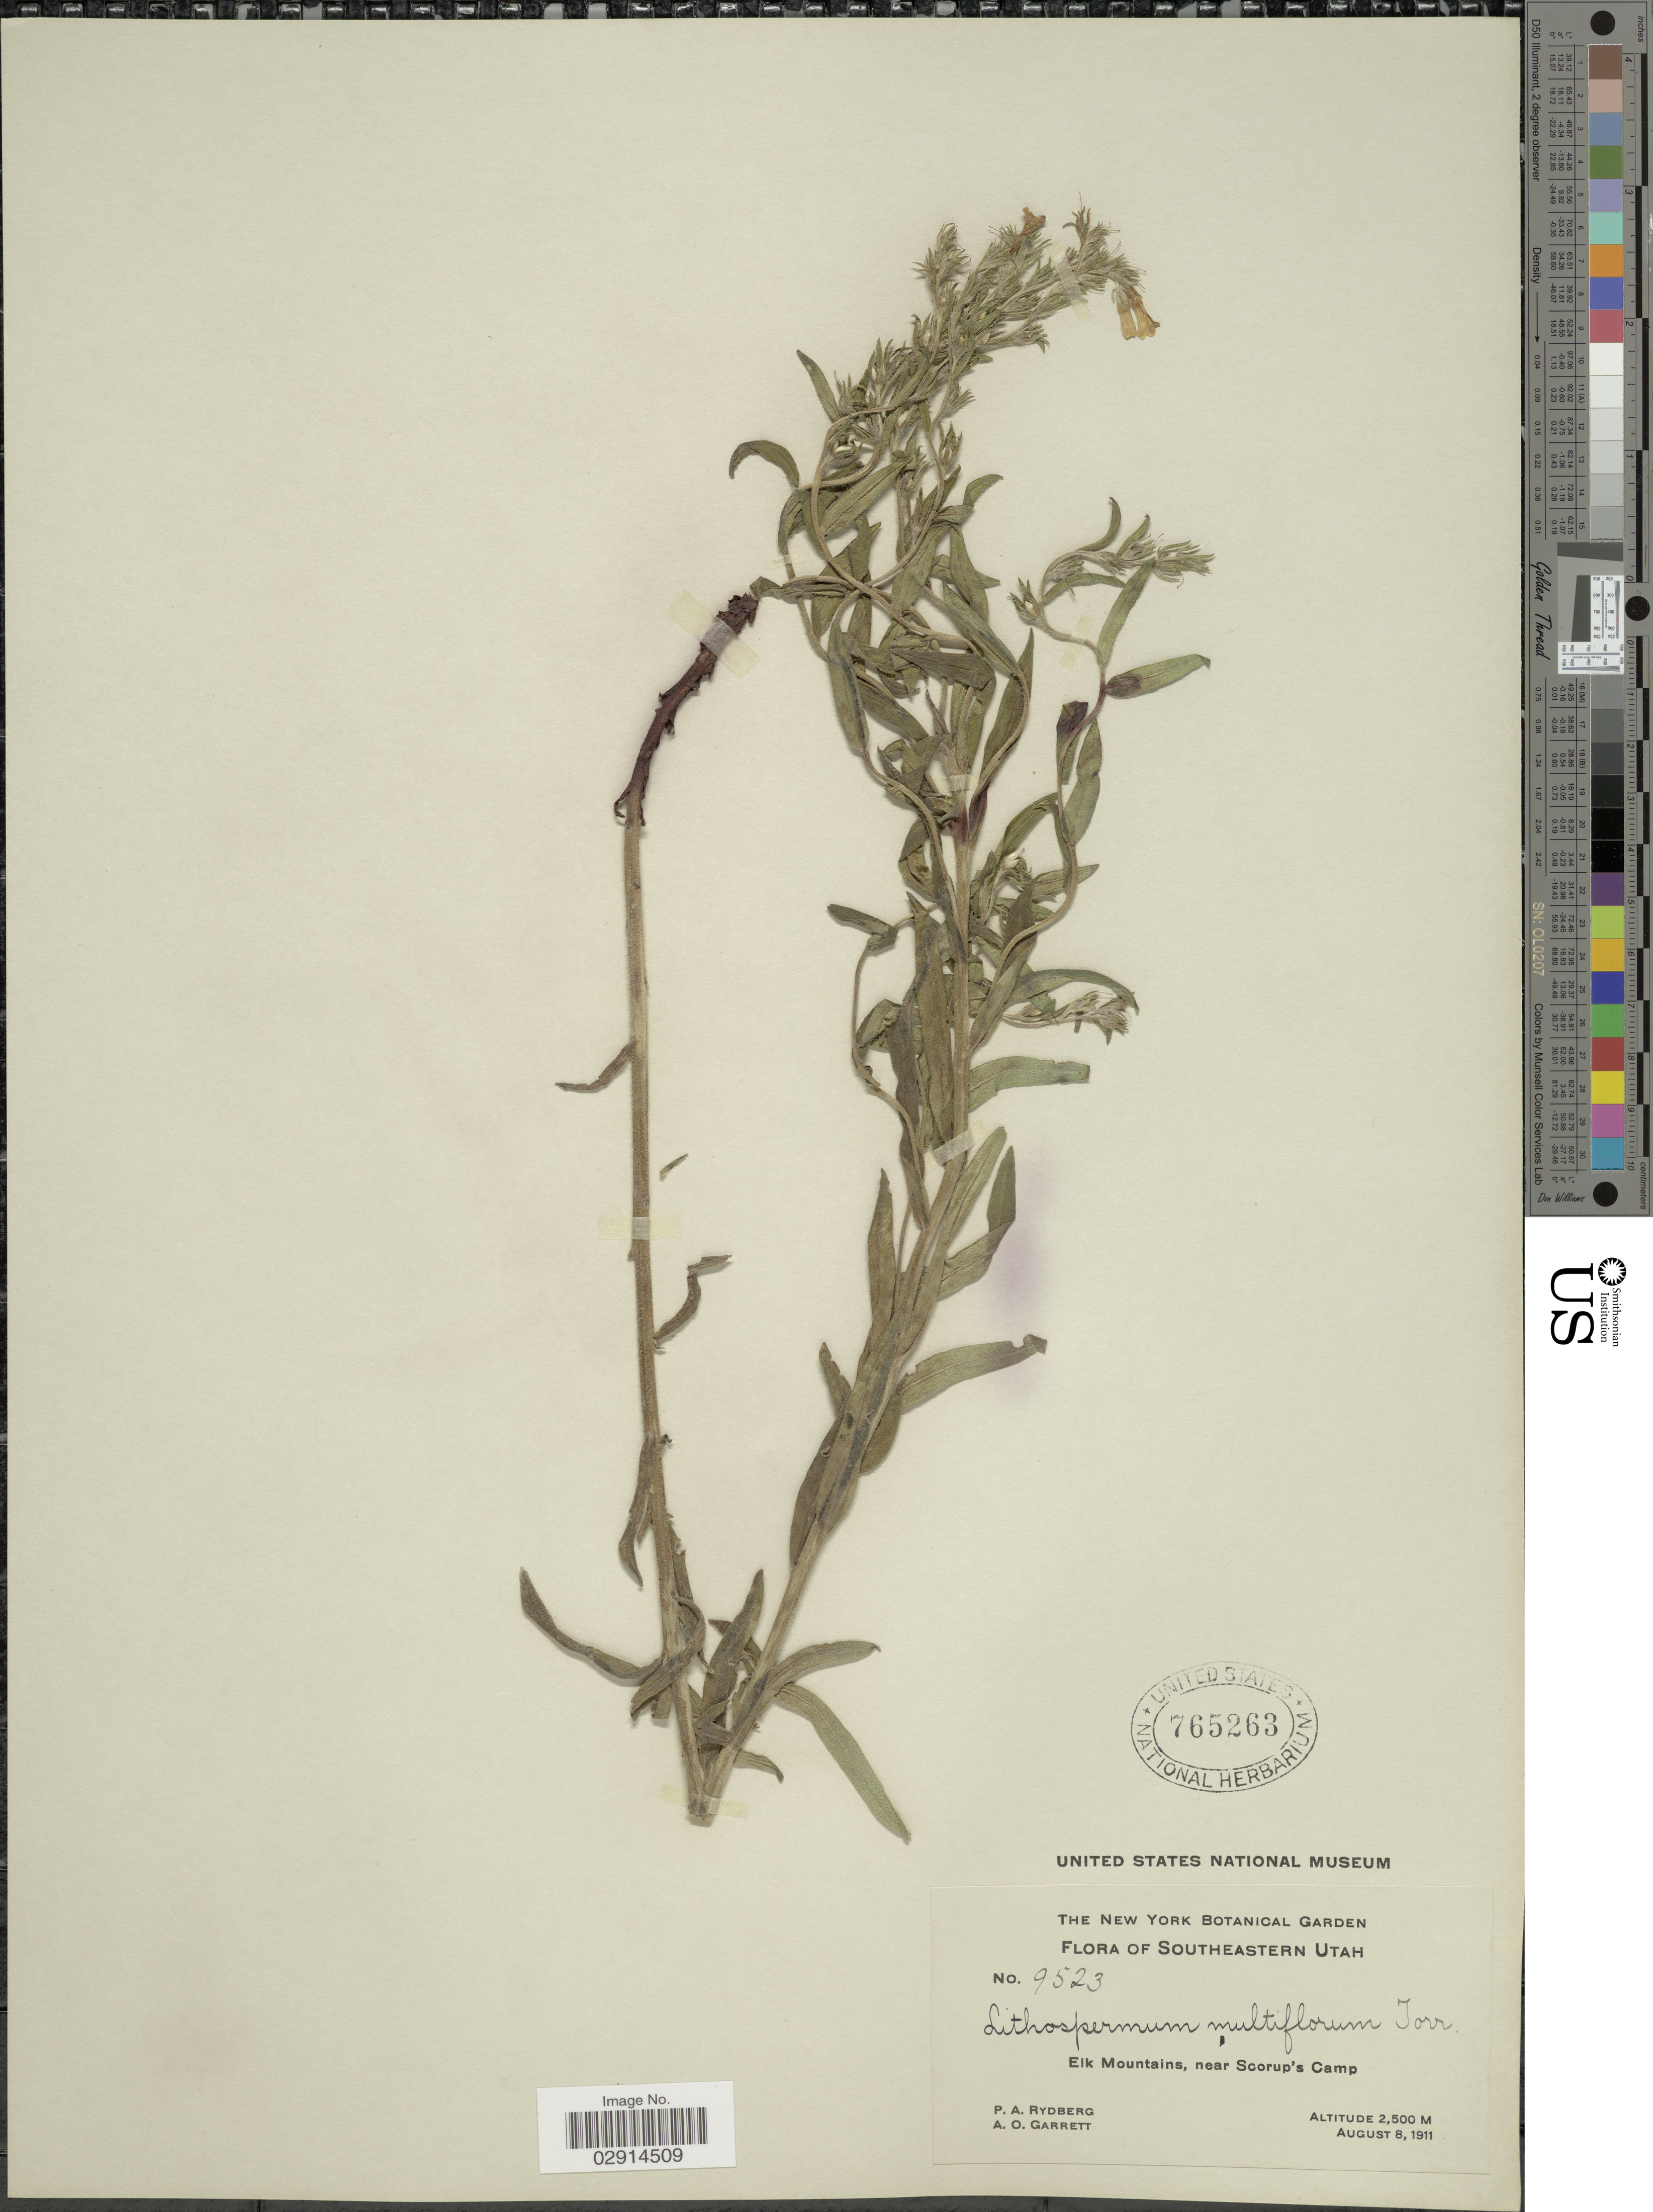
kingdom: Plantae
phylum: Tracheophyta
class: Magnoliopsida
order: Boraginales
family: Boraginaceae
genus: Lithospermum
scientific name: Lithospermum multiflorum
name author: Torr. ex A. Gray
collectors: P. A. Rydberg & A. O. Garrett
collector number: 9523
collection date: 1911-08-08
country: United States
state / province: Utah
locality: Southeastern Utah. Elk Mountains, near Scorup's Camp.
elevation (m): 2500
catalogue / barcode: US 765263